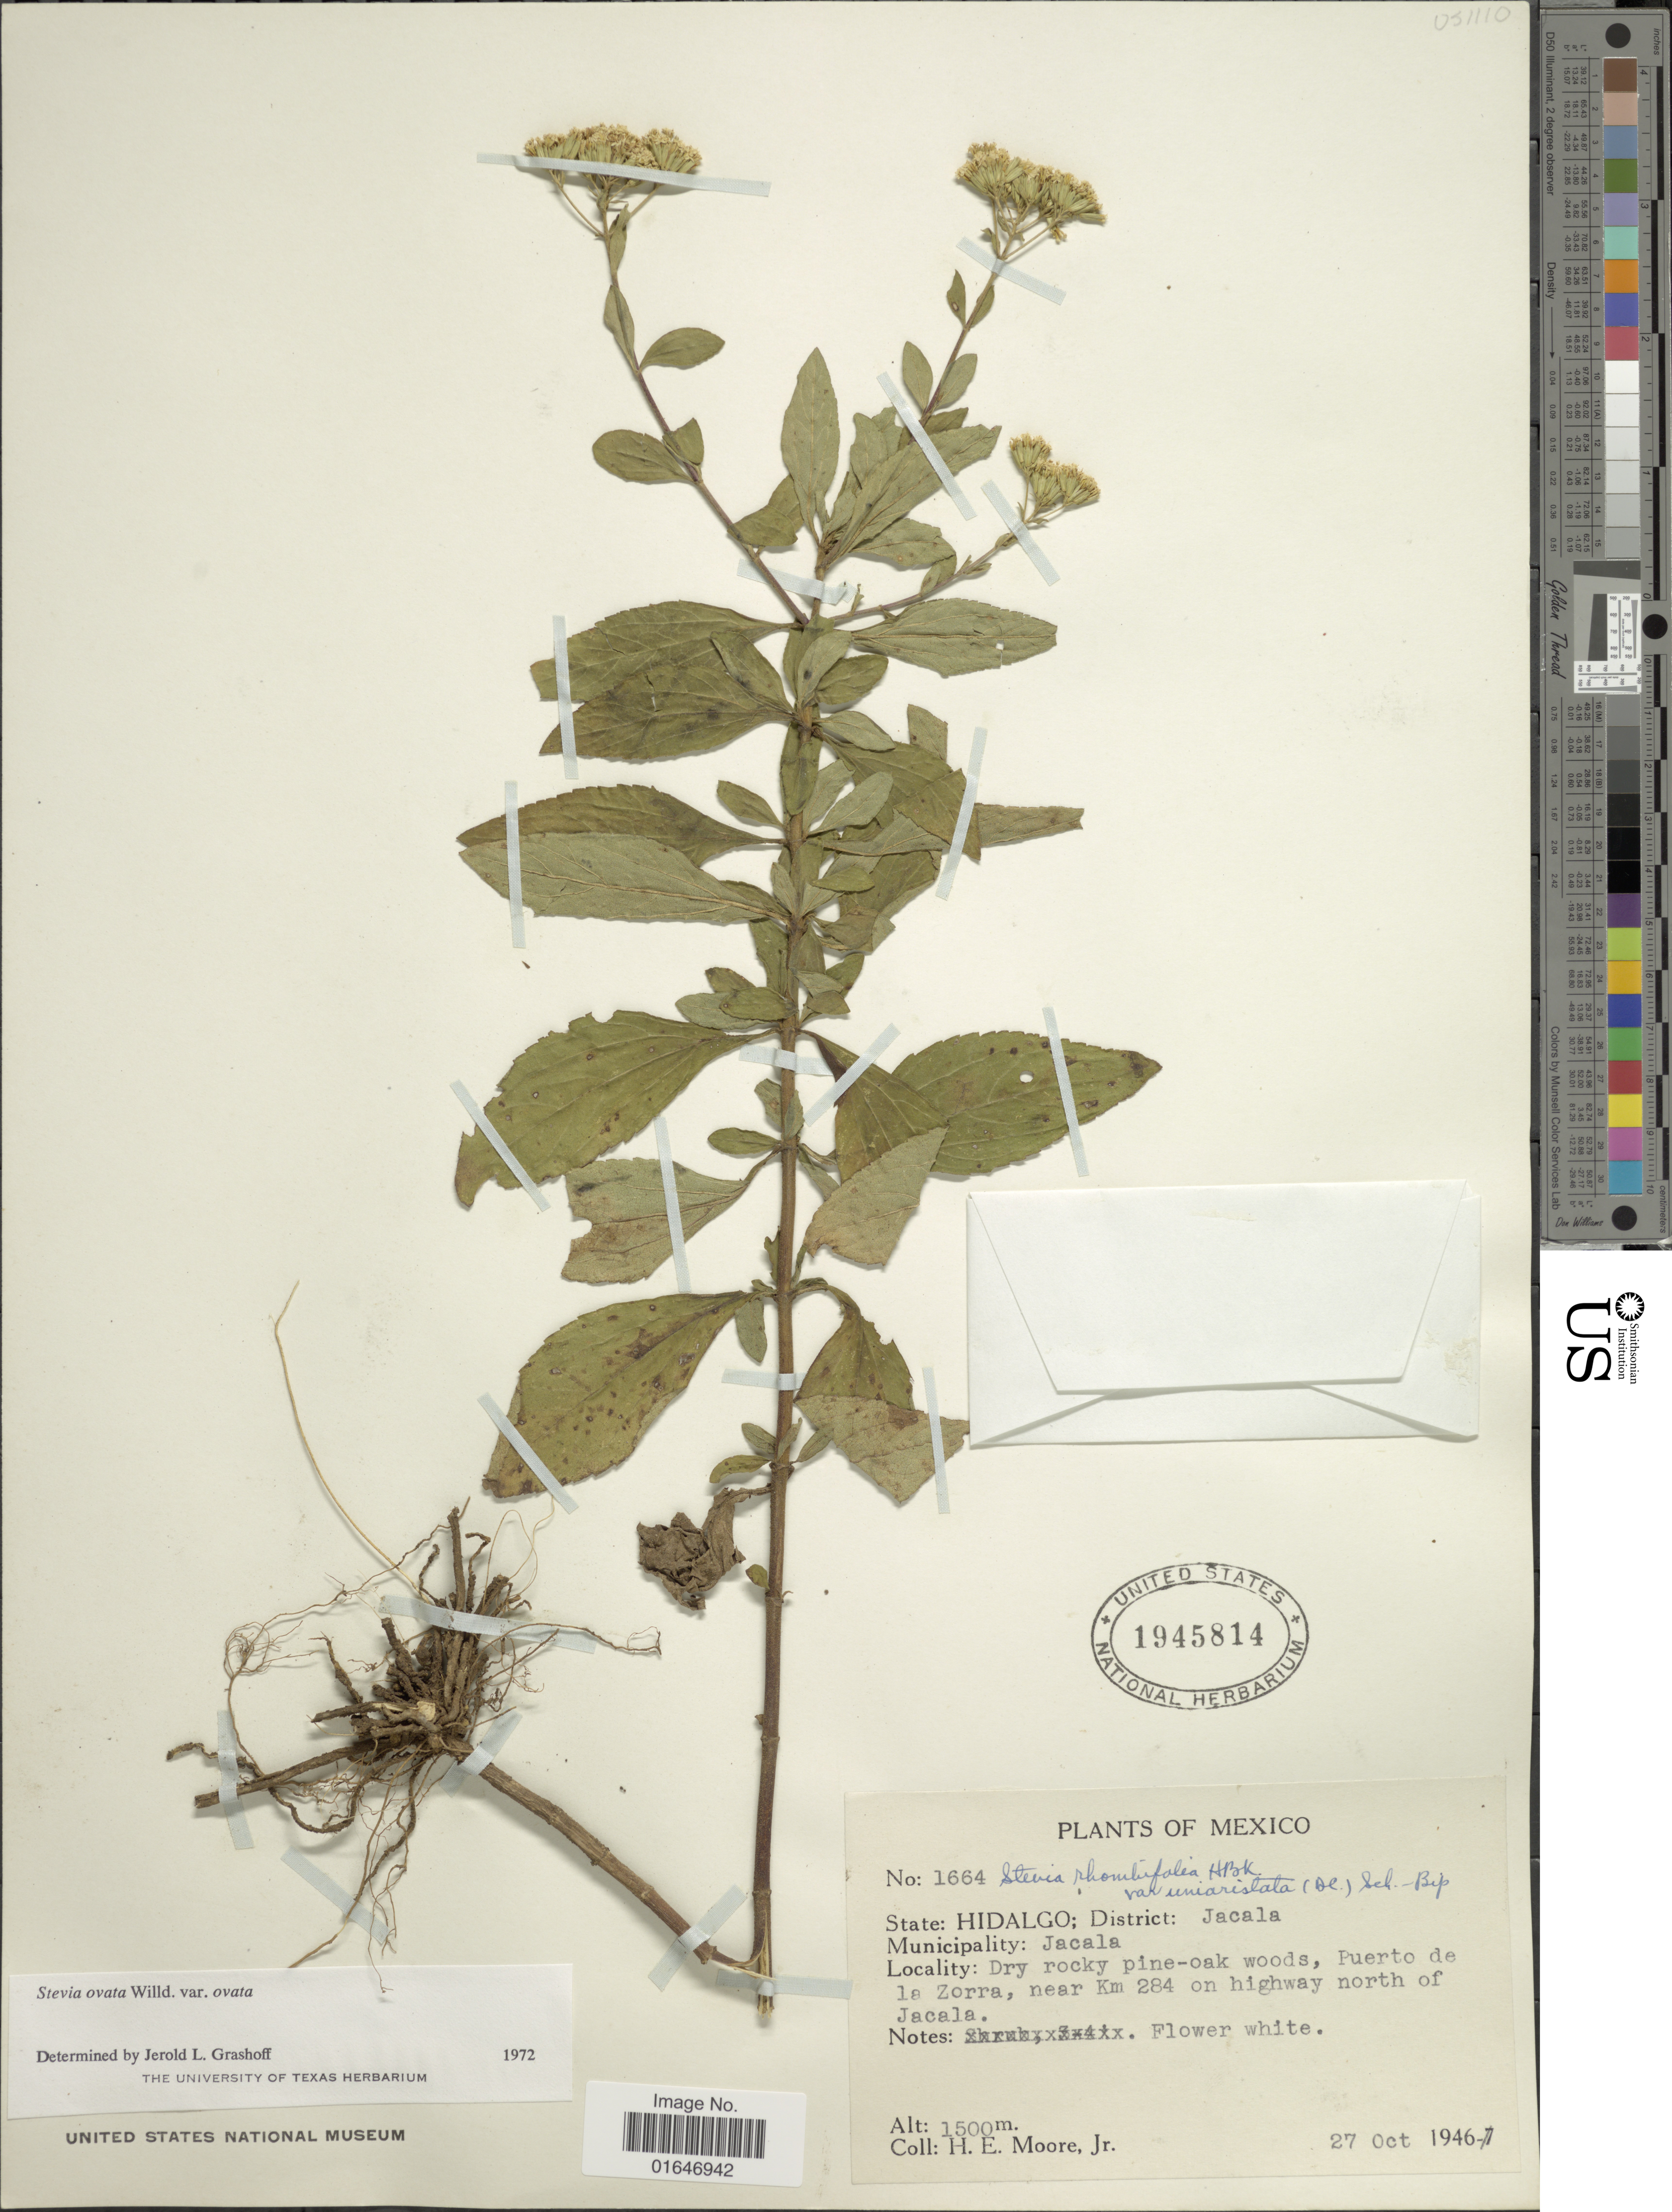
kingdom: Plantae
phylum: Tracheophyta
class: Magnoliopsida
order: Asterales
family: Asteraceae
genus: Stevia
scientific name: Stevia ovata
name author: Willd.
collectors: H. Moore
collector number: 1664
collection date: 1946-10-27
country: Mexico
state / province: Hidalgo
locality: District: Jacala, Municipality: Jacala, Puerto de la Zorra, near Km 284 on highway north of Jacala.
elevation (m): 1500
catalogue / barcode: US 1945814